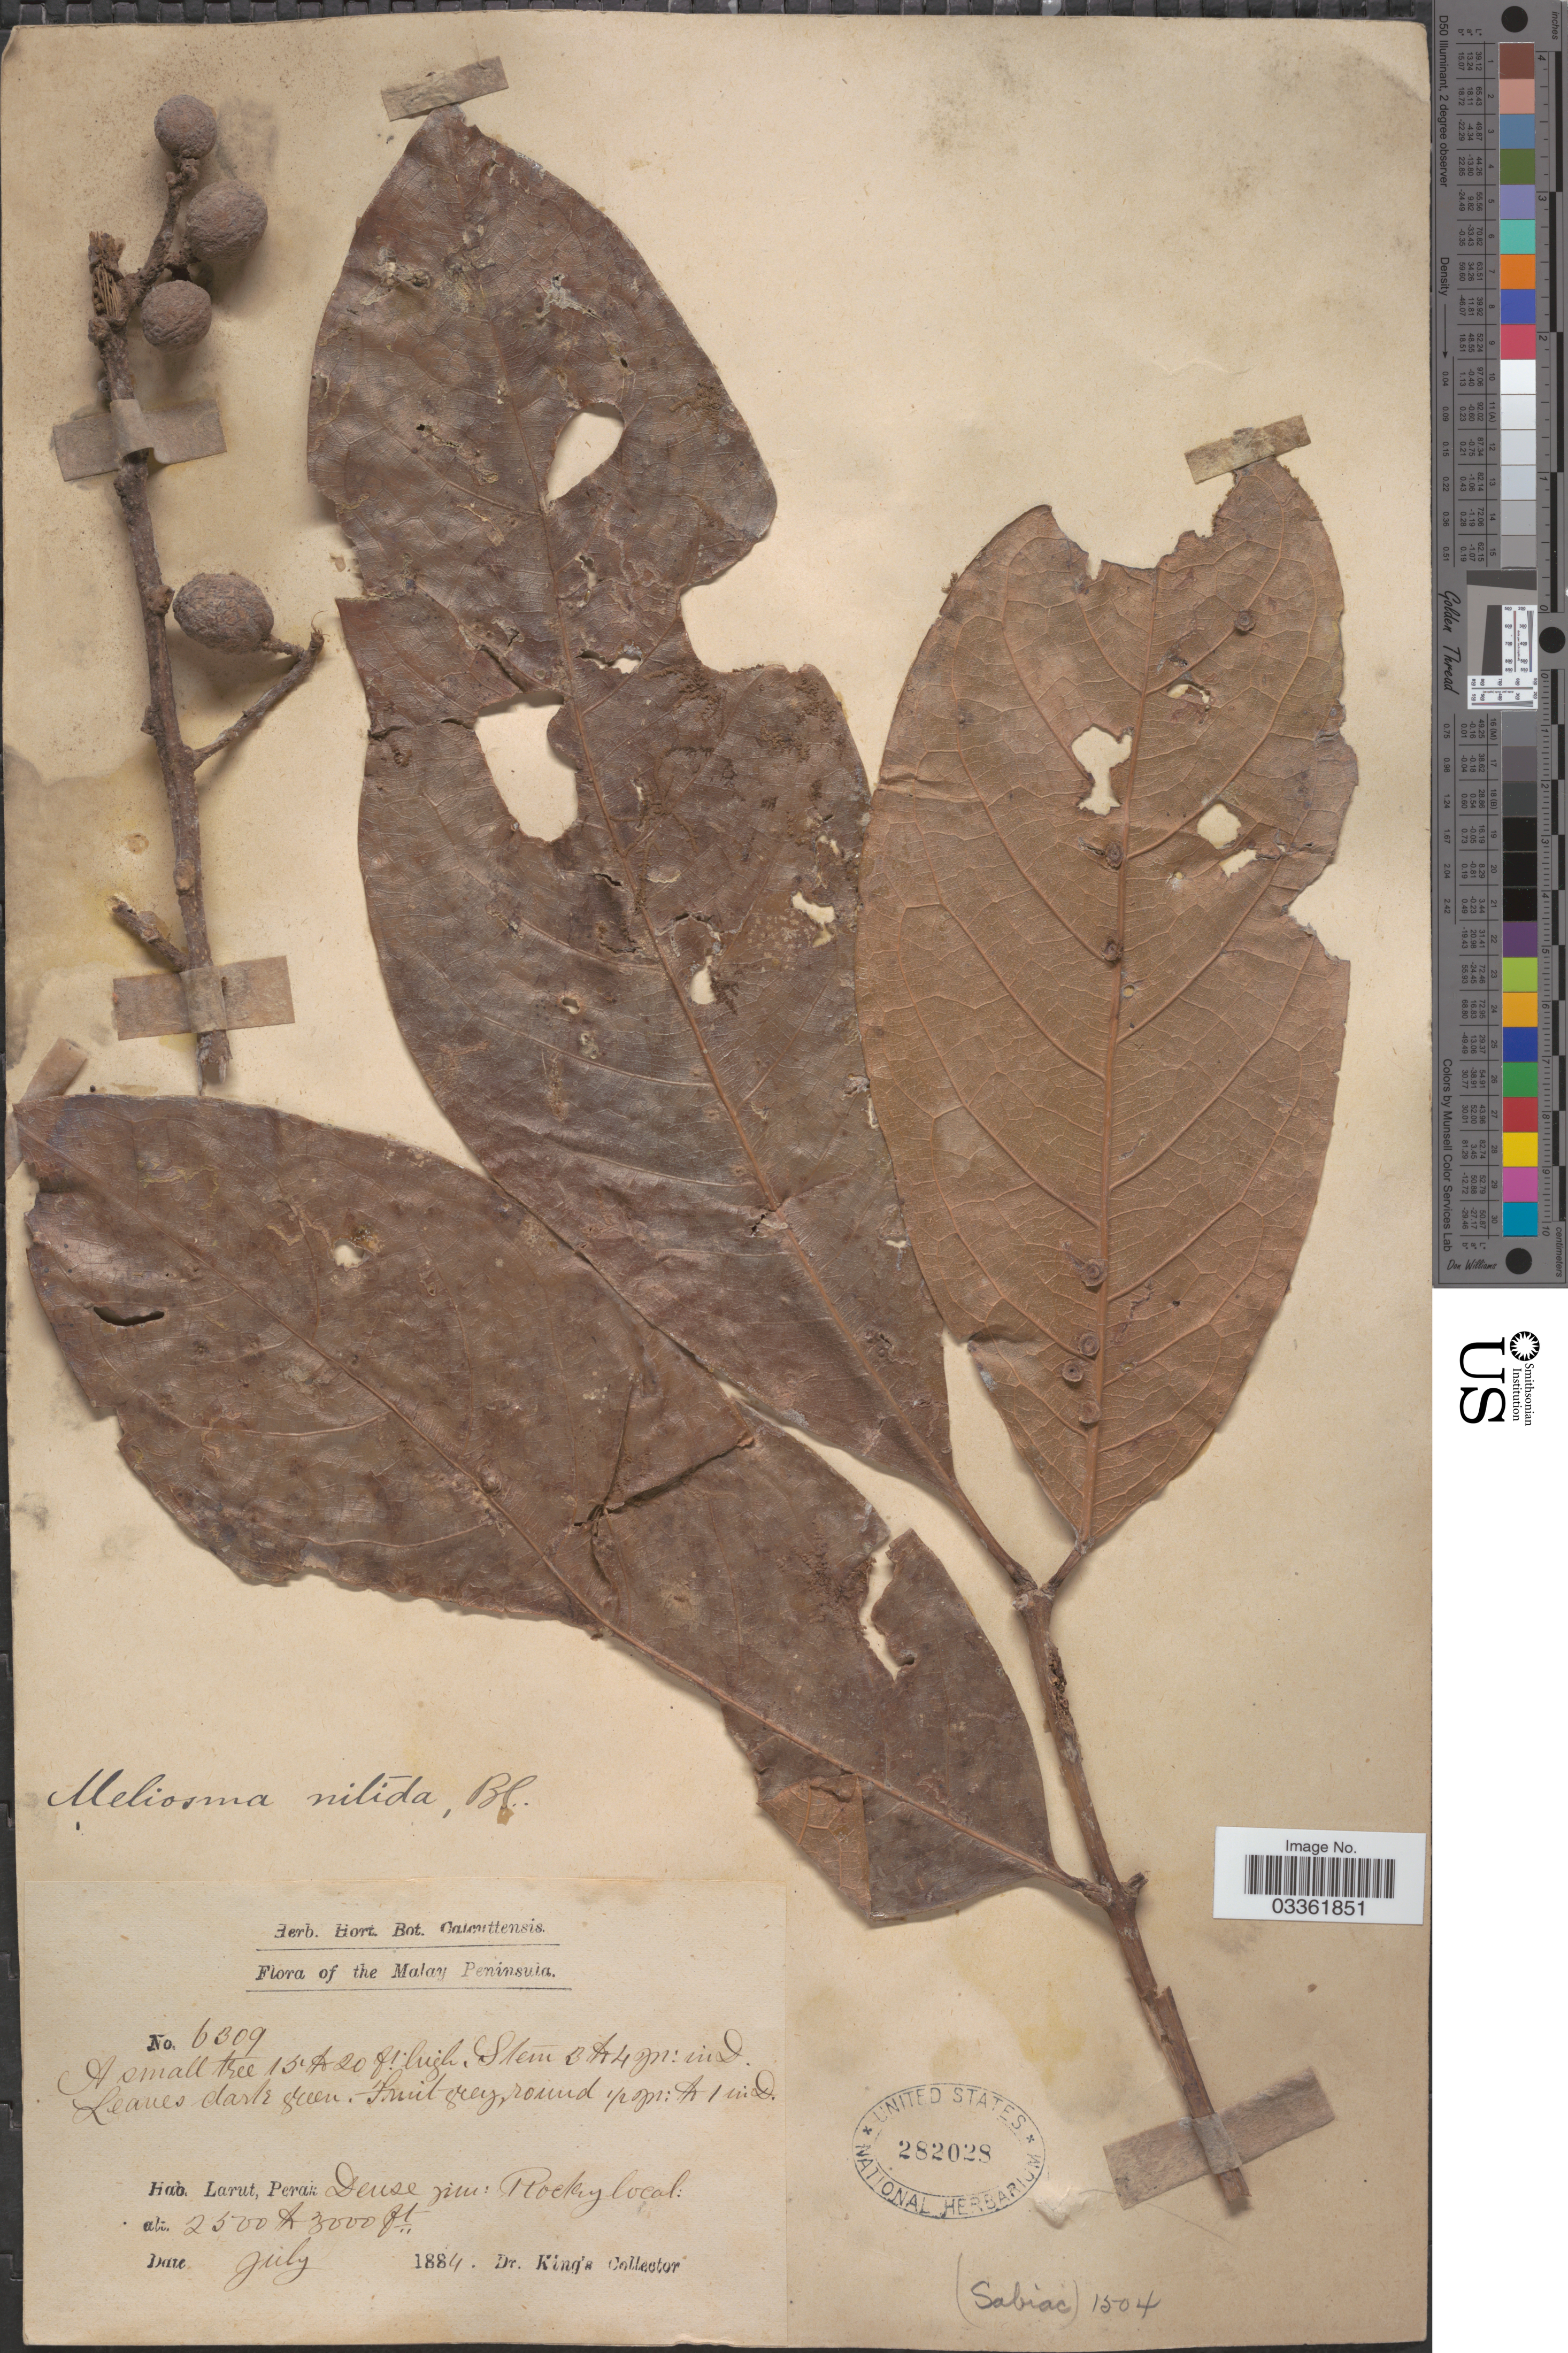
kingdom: Plantae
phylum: Tracheophyta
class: Magnoliopsida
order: Proteales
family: Sabiaceae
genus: Meliosma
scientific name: Meliosma sumatrana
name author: (Jack) Walp.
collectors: Dr. King's collector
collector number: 6309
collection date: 1884-07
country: Malaysia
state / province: Perak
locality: Malay Peninsula, Larut.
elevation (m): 762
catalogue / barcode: US 282028